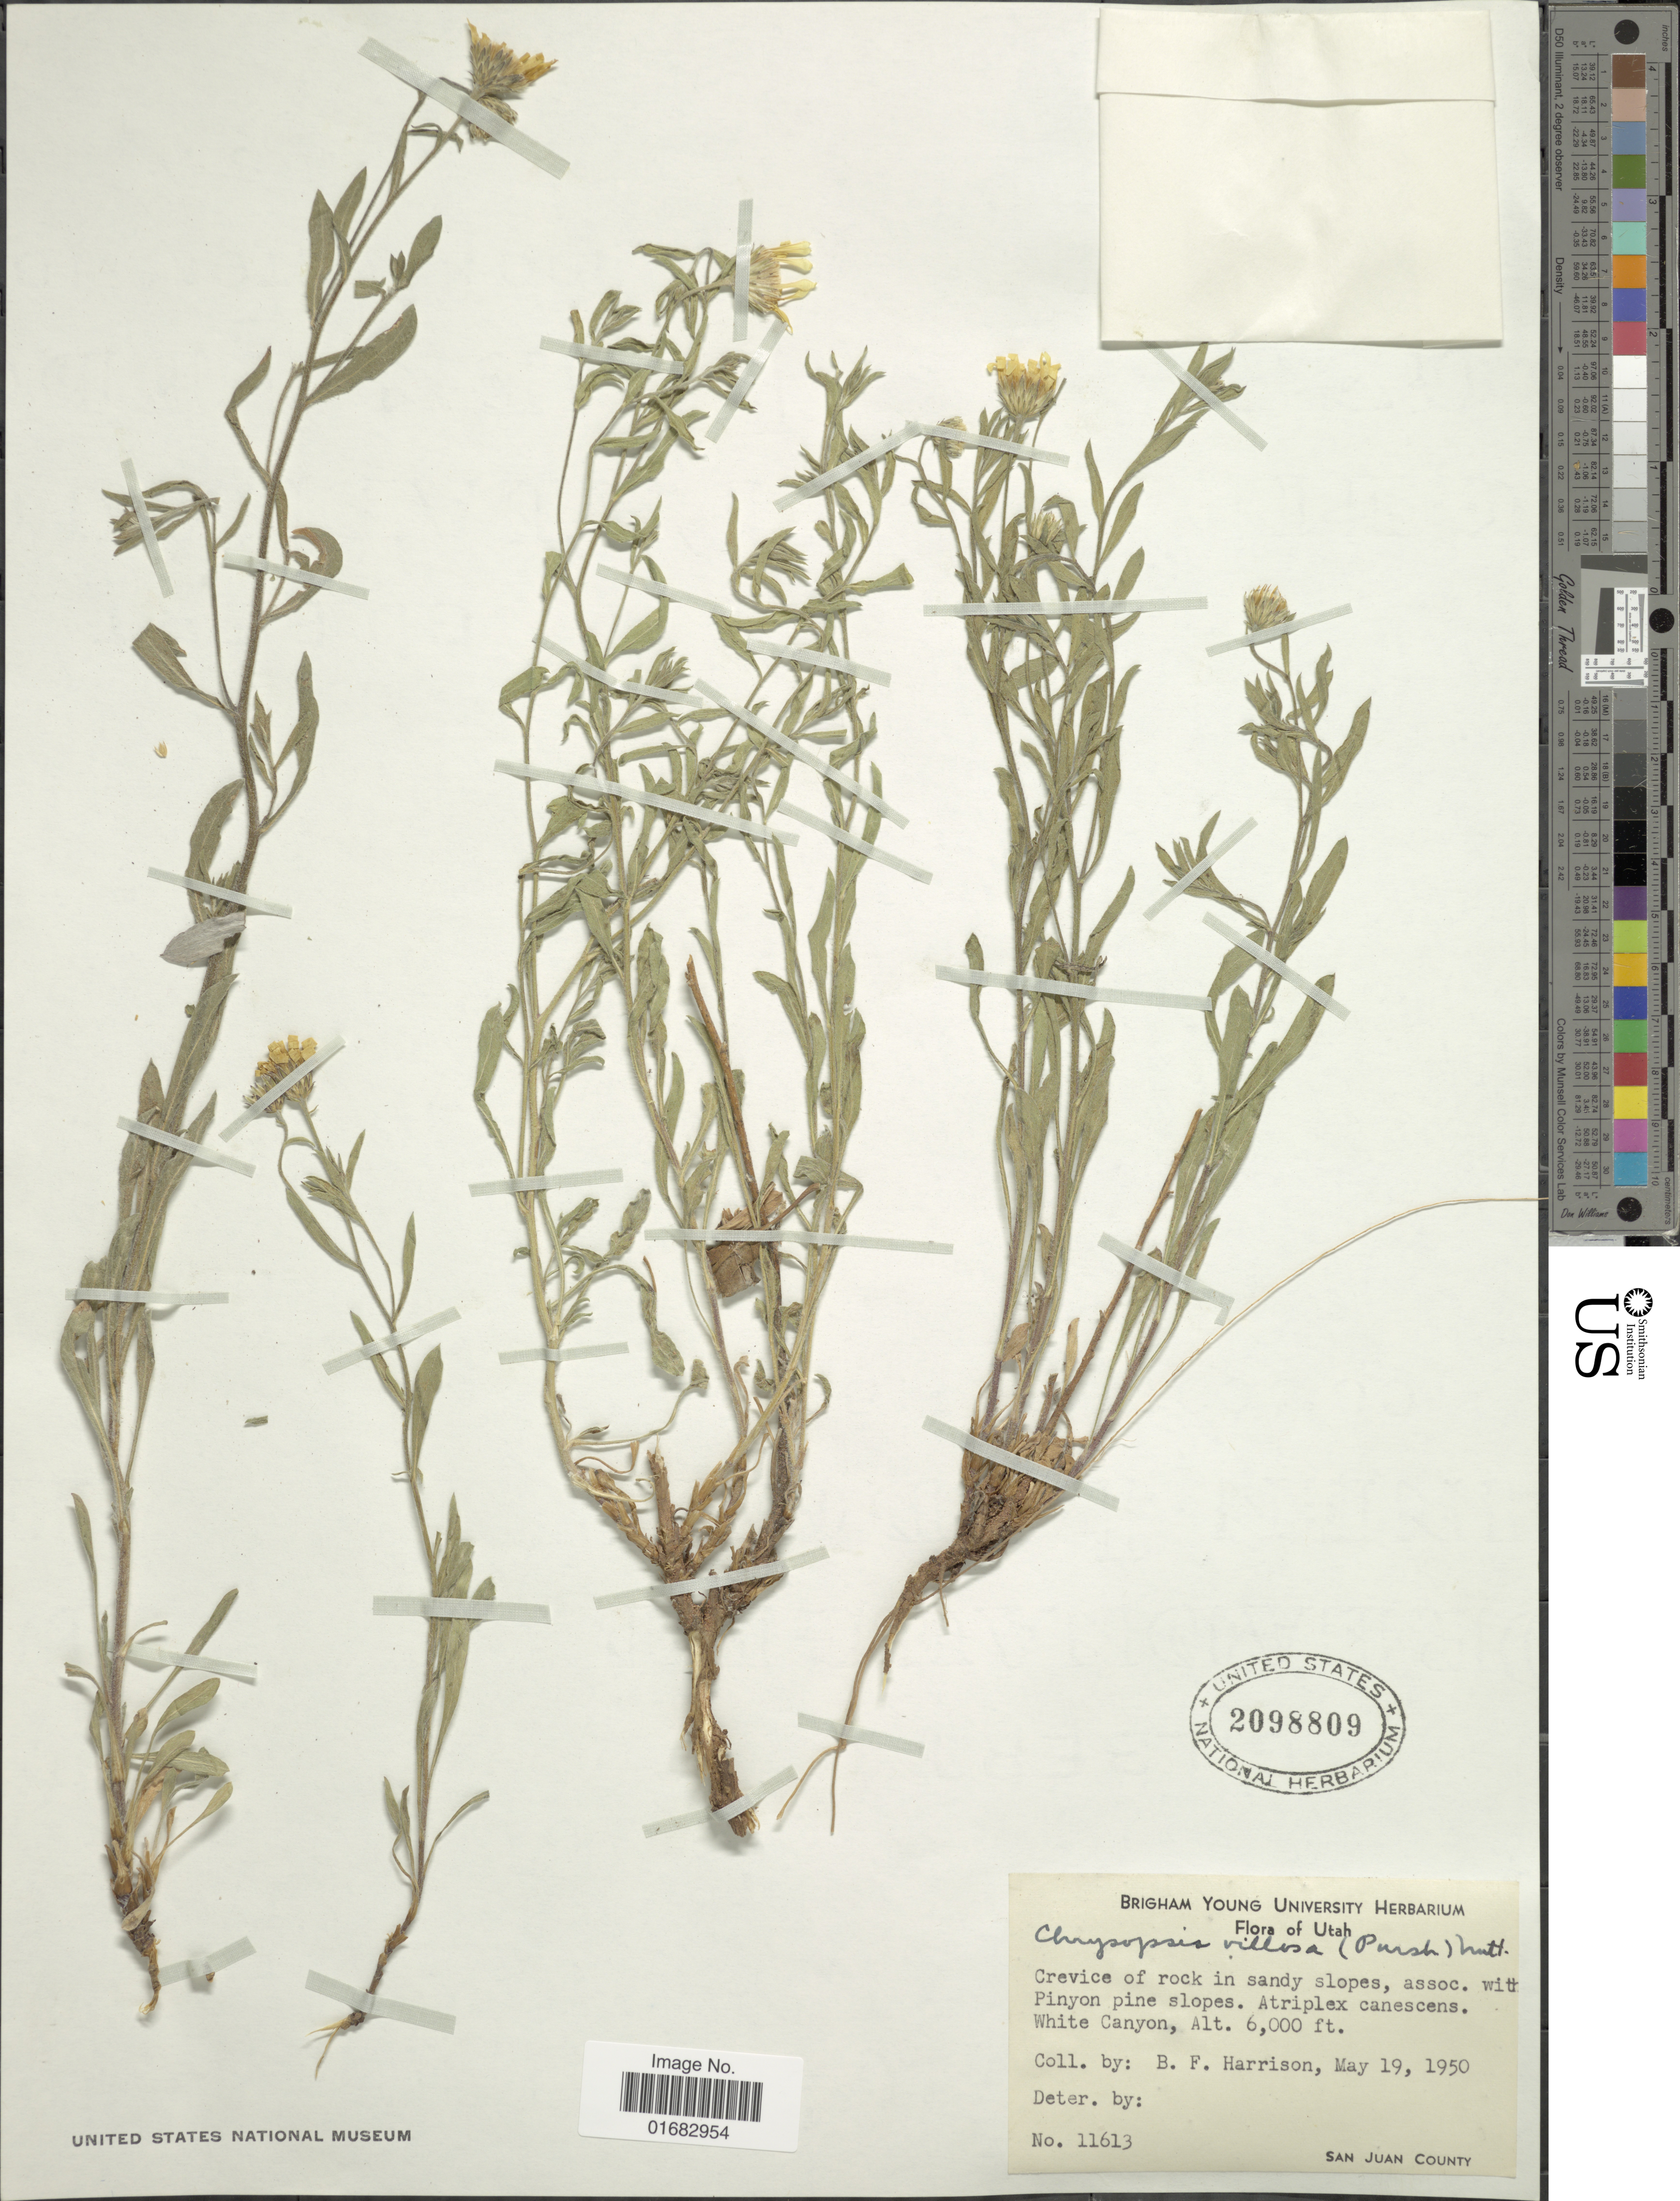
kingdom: Plantae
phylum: Tracheophyta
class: Magnoliopsida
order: Asterales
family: Asteraceae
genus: Heterotheca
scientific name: Heterotheca villosa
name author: (Pursh) Shinners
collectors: B. F. Harrison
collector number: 11613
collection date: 1950-05-19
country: United States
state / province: Utah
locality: Crevice of rock in sandy slopes, assoc. with Pinyon pine slopes. Atriplex canescens. White Canyon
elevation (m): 1829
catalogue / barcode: US 2098809